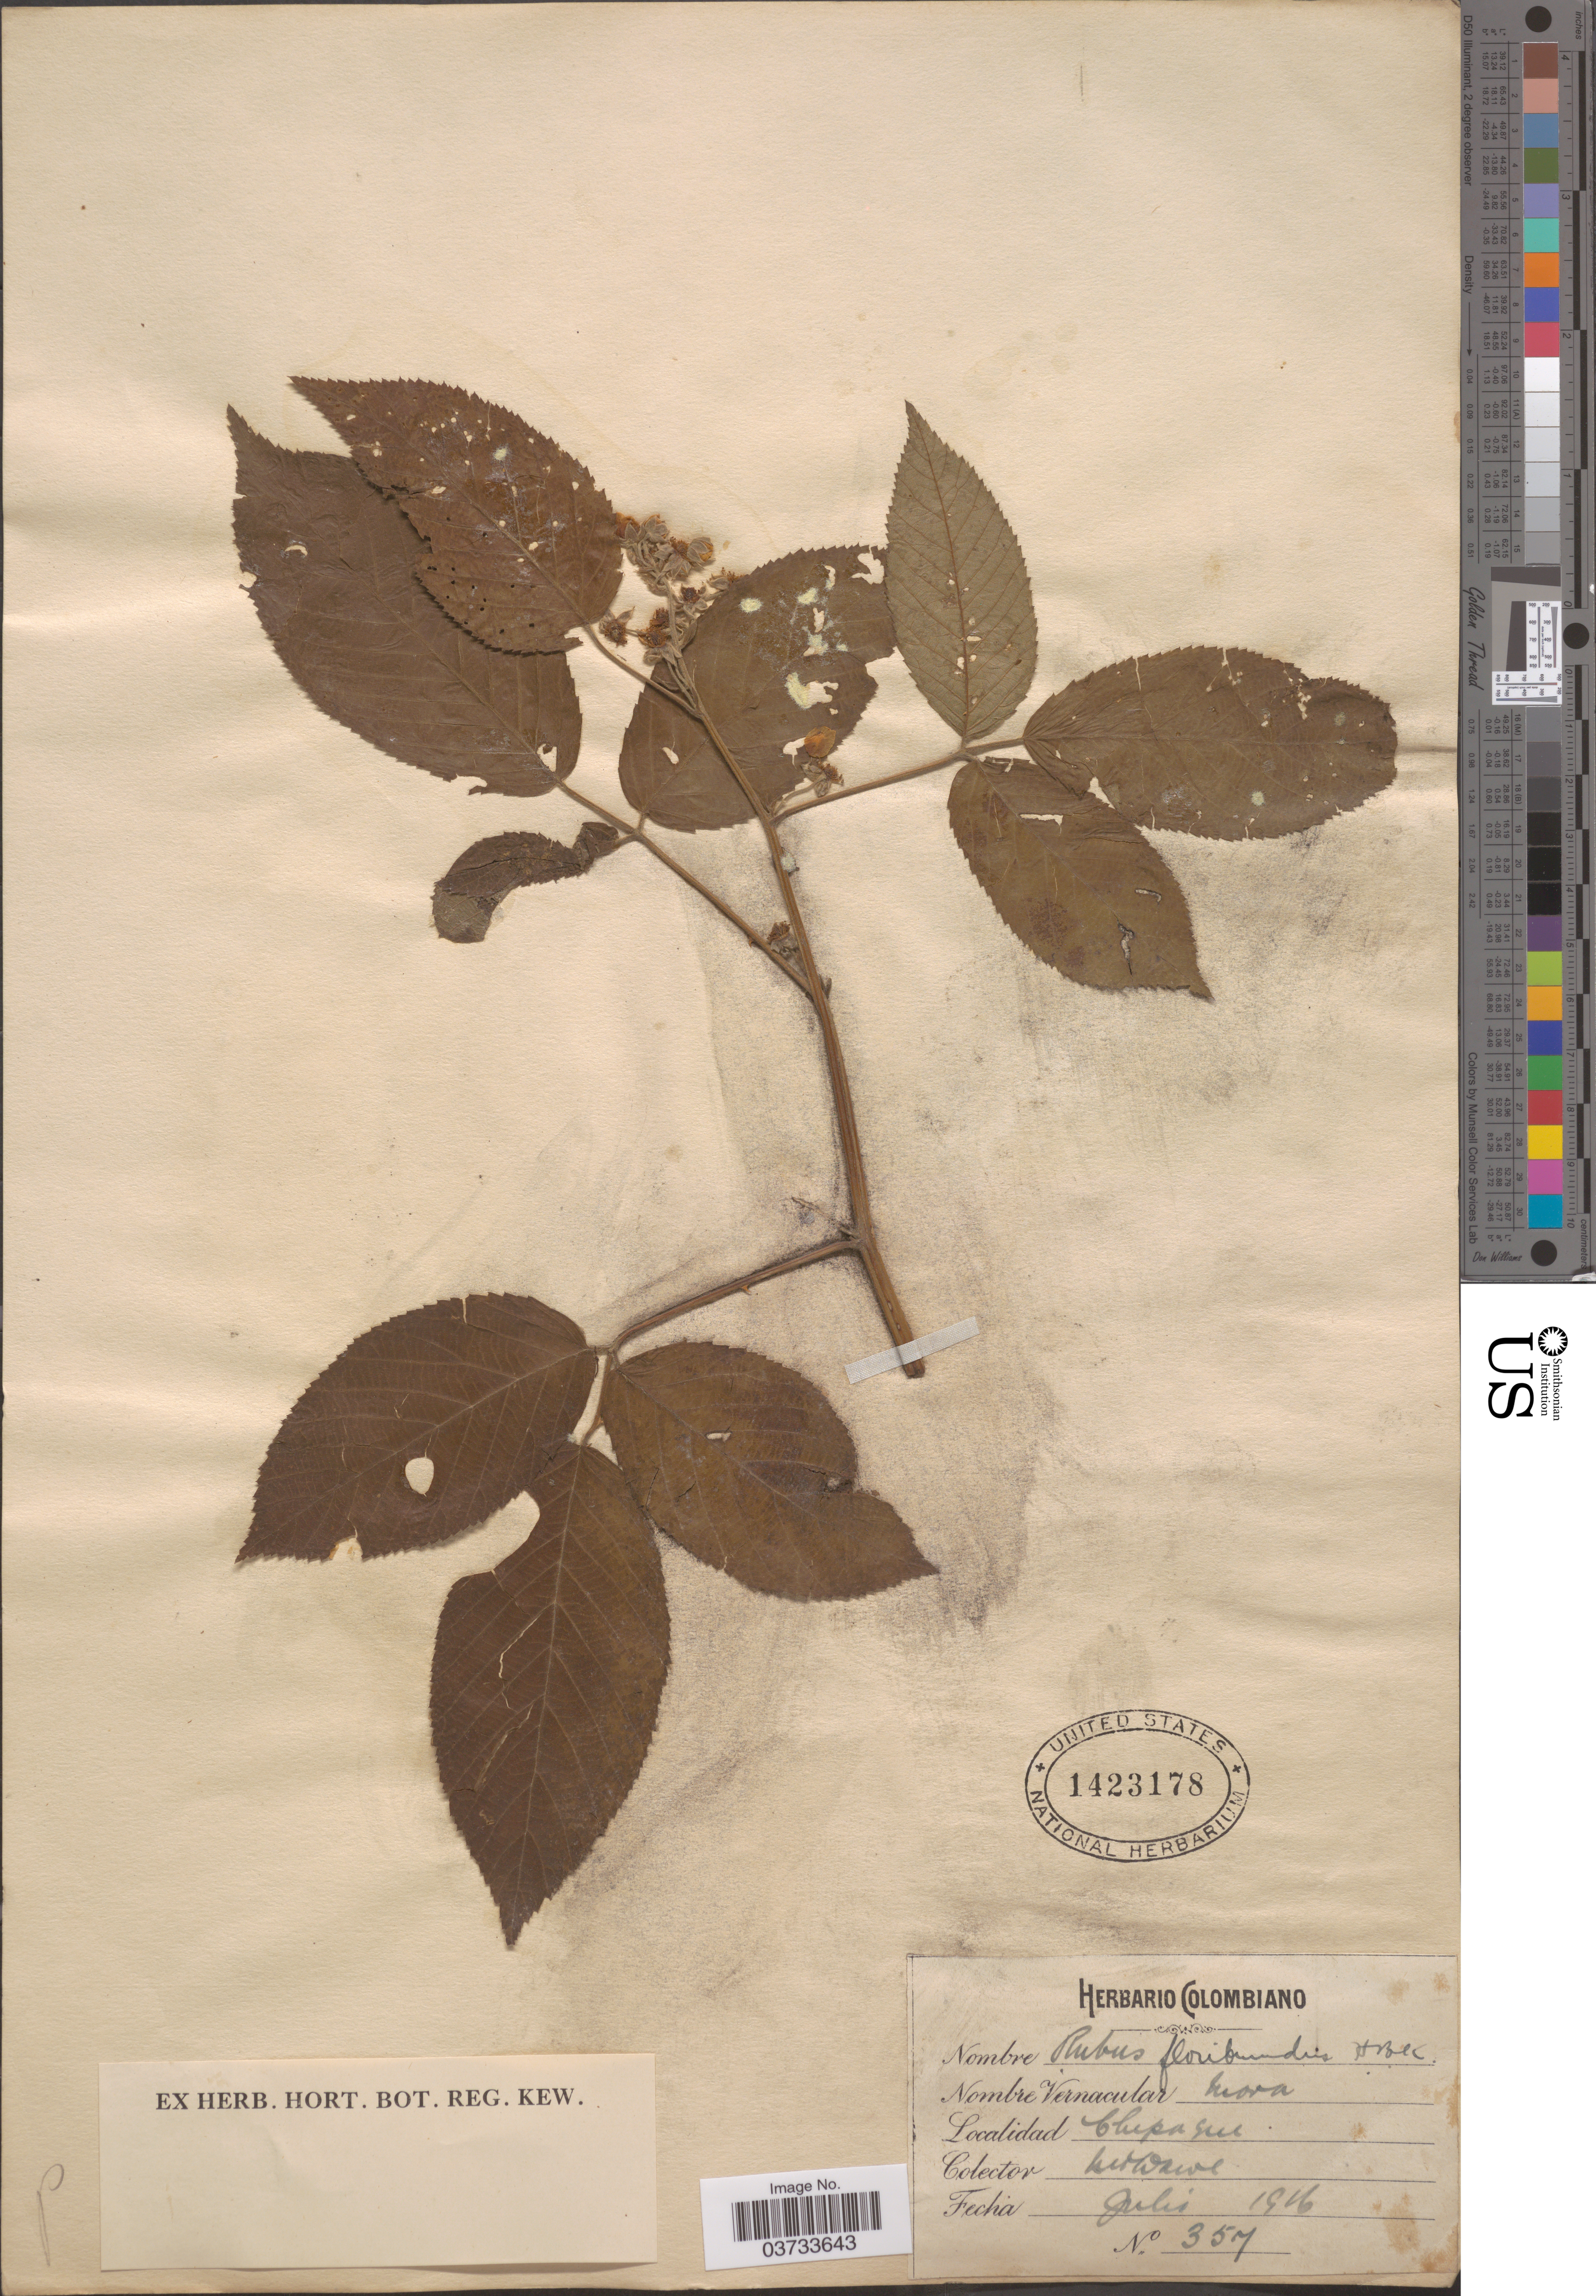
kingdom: Plantae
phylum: Tracheophyta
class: Magnoliopsida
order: Rosales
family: Rosaceae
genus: Rubus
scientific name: Rubus robustus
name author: C. Presl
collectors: M. T. Dawe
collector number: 357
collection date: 1916-07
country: Colombia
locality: Chipaque.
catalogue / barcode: US 1423178